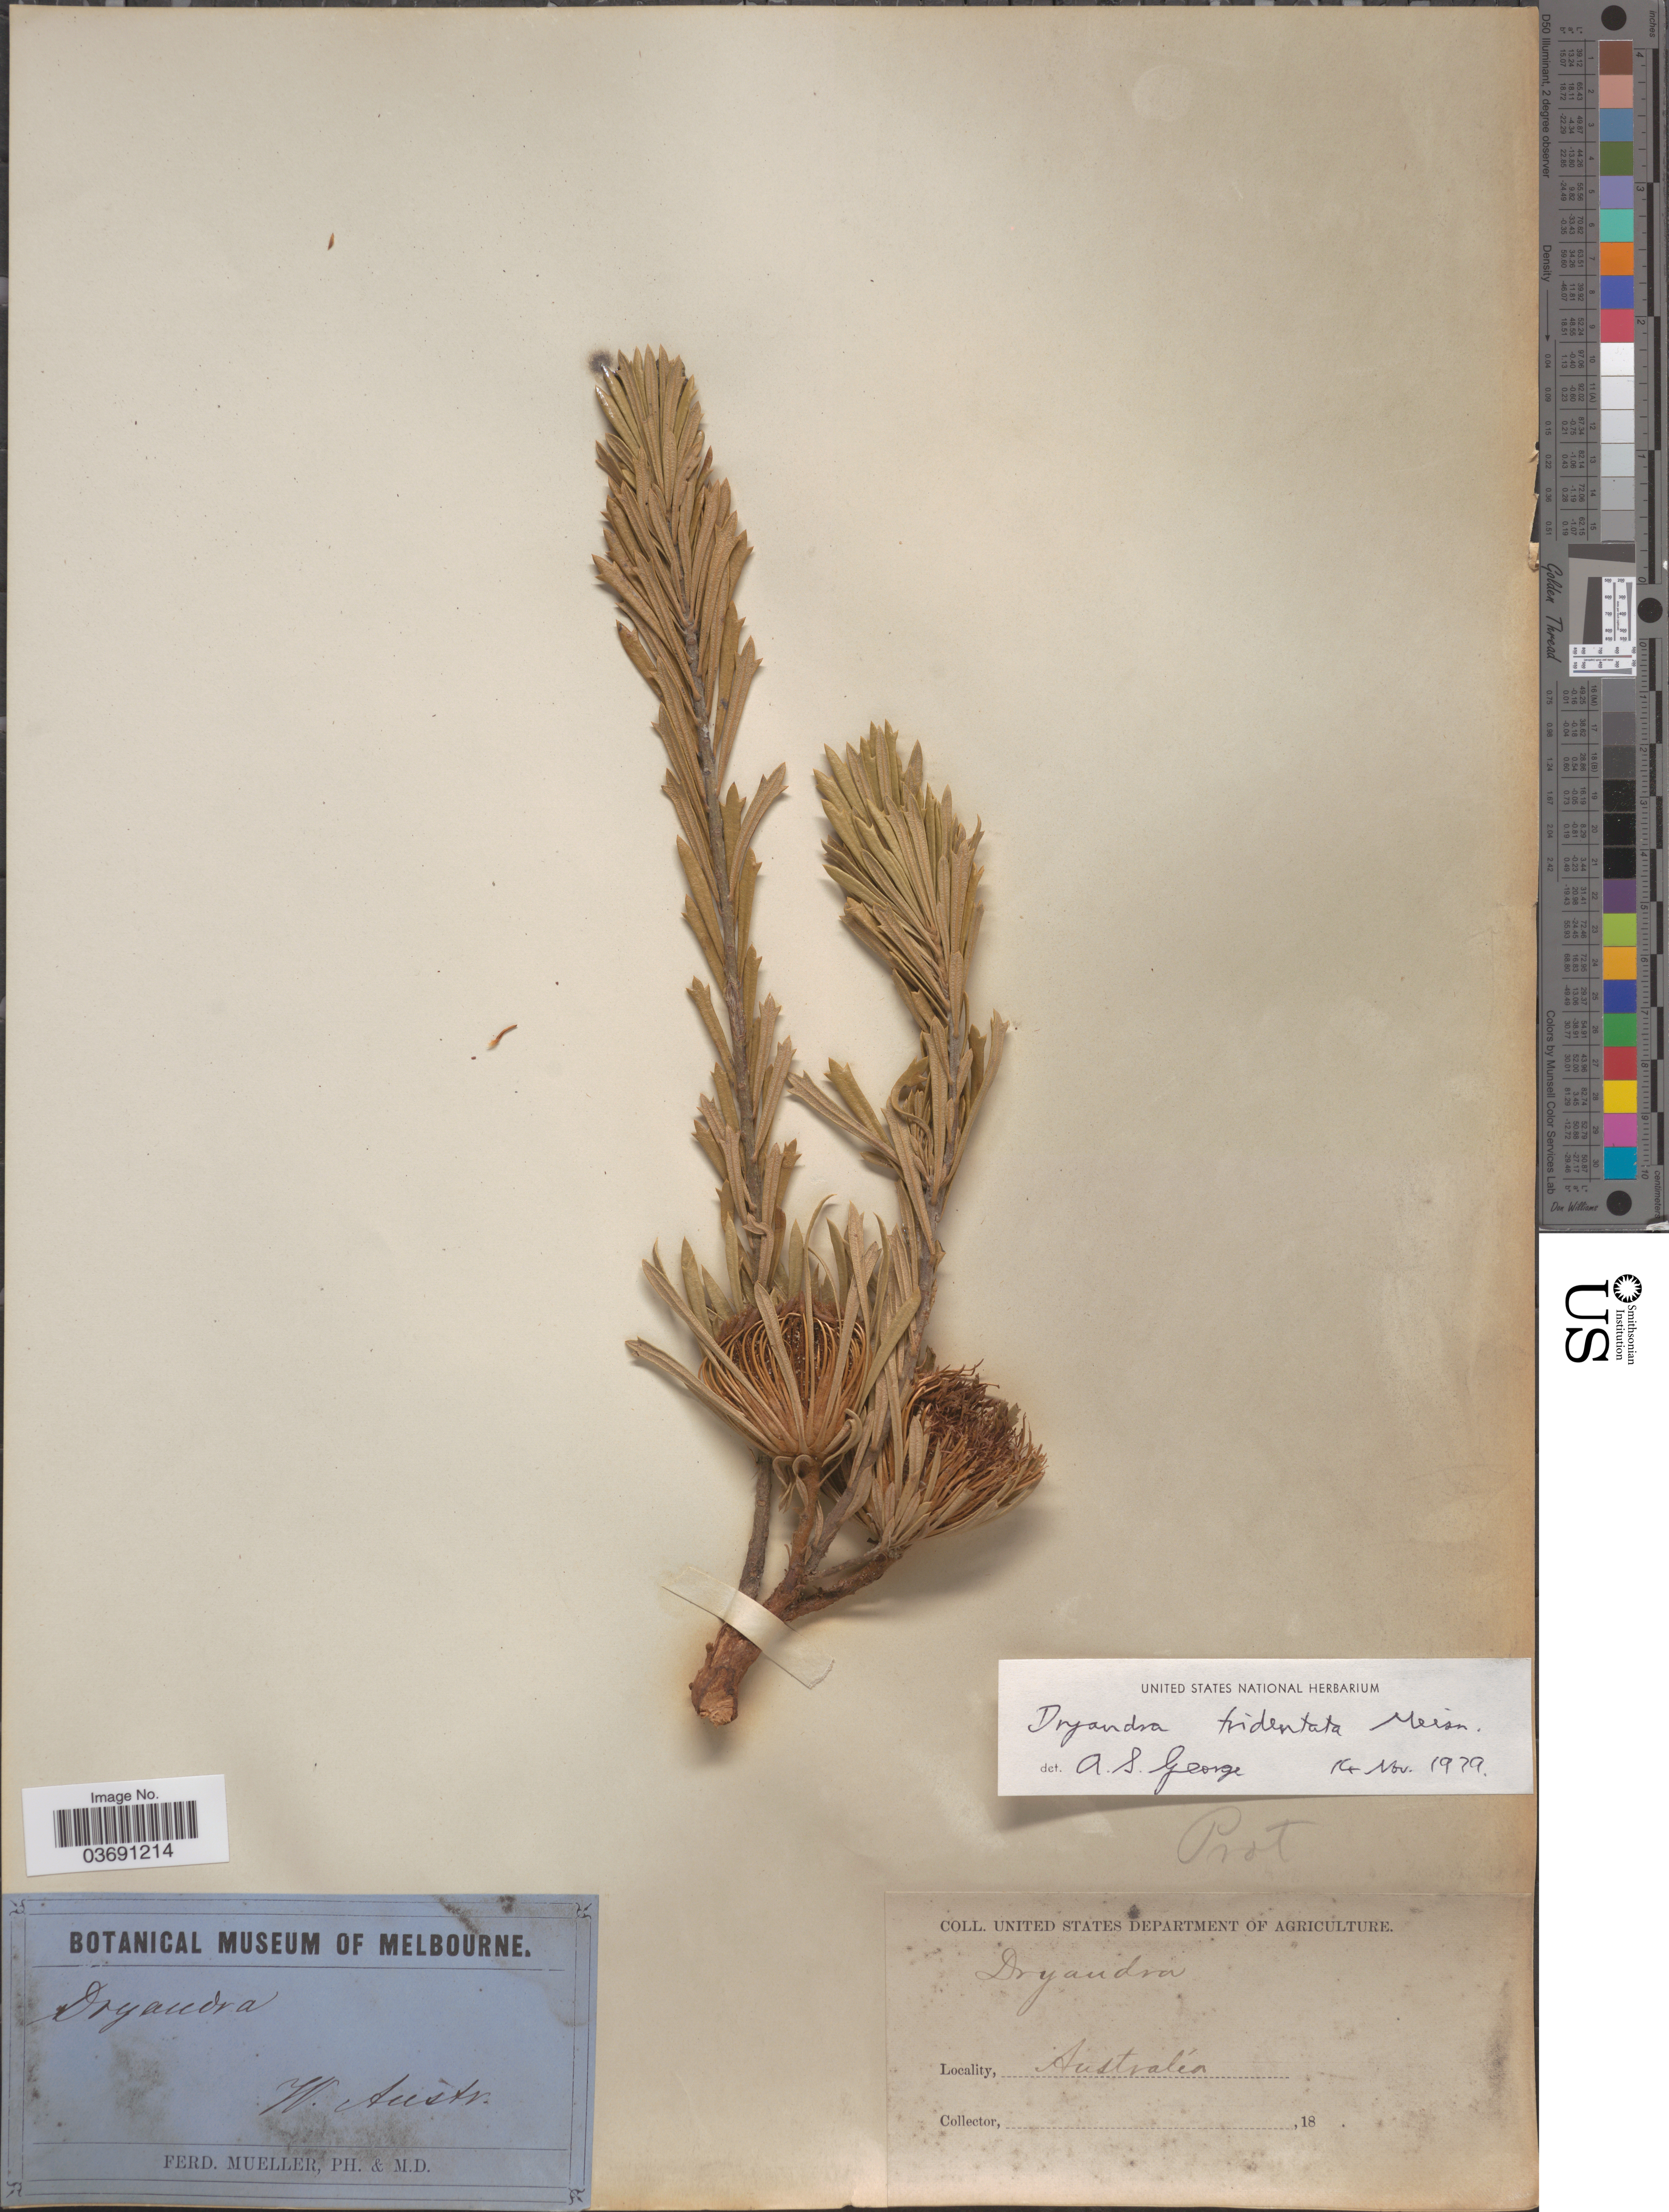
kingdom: Plantae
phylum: Tracheophyta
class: Magnoliopsida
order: Proteales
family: Proteaceae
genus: Dryandra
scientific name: Dryandra sp.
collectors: F. Meuller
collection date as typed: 18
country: Australia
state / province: Western Australia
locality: W. Austr.